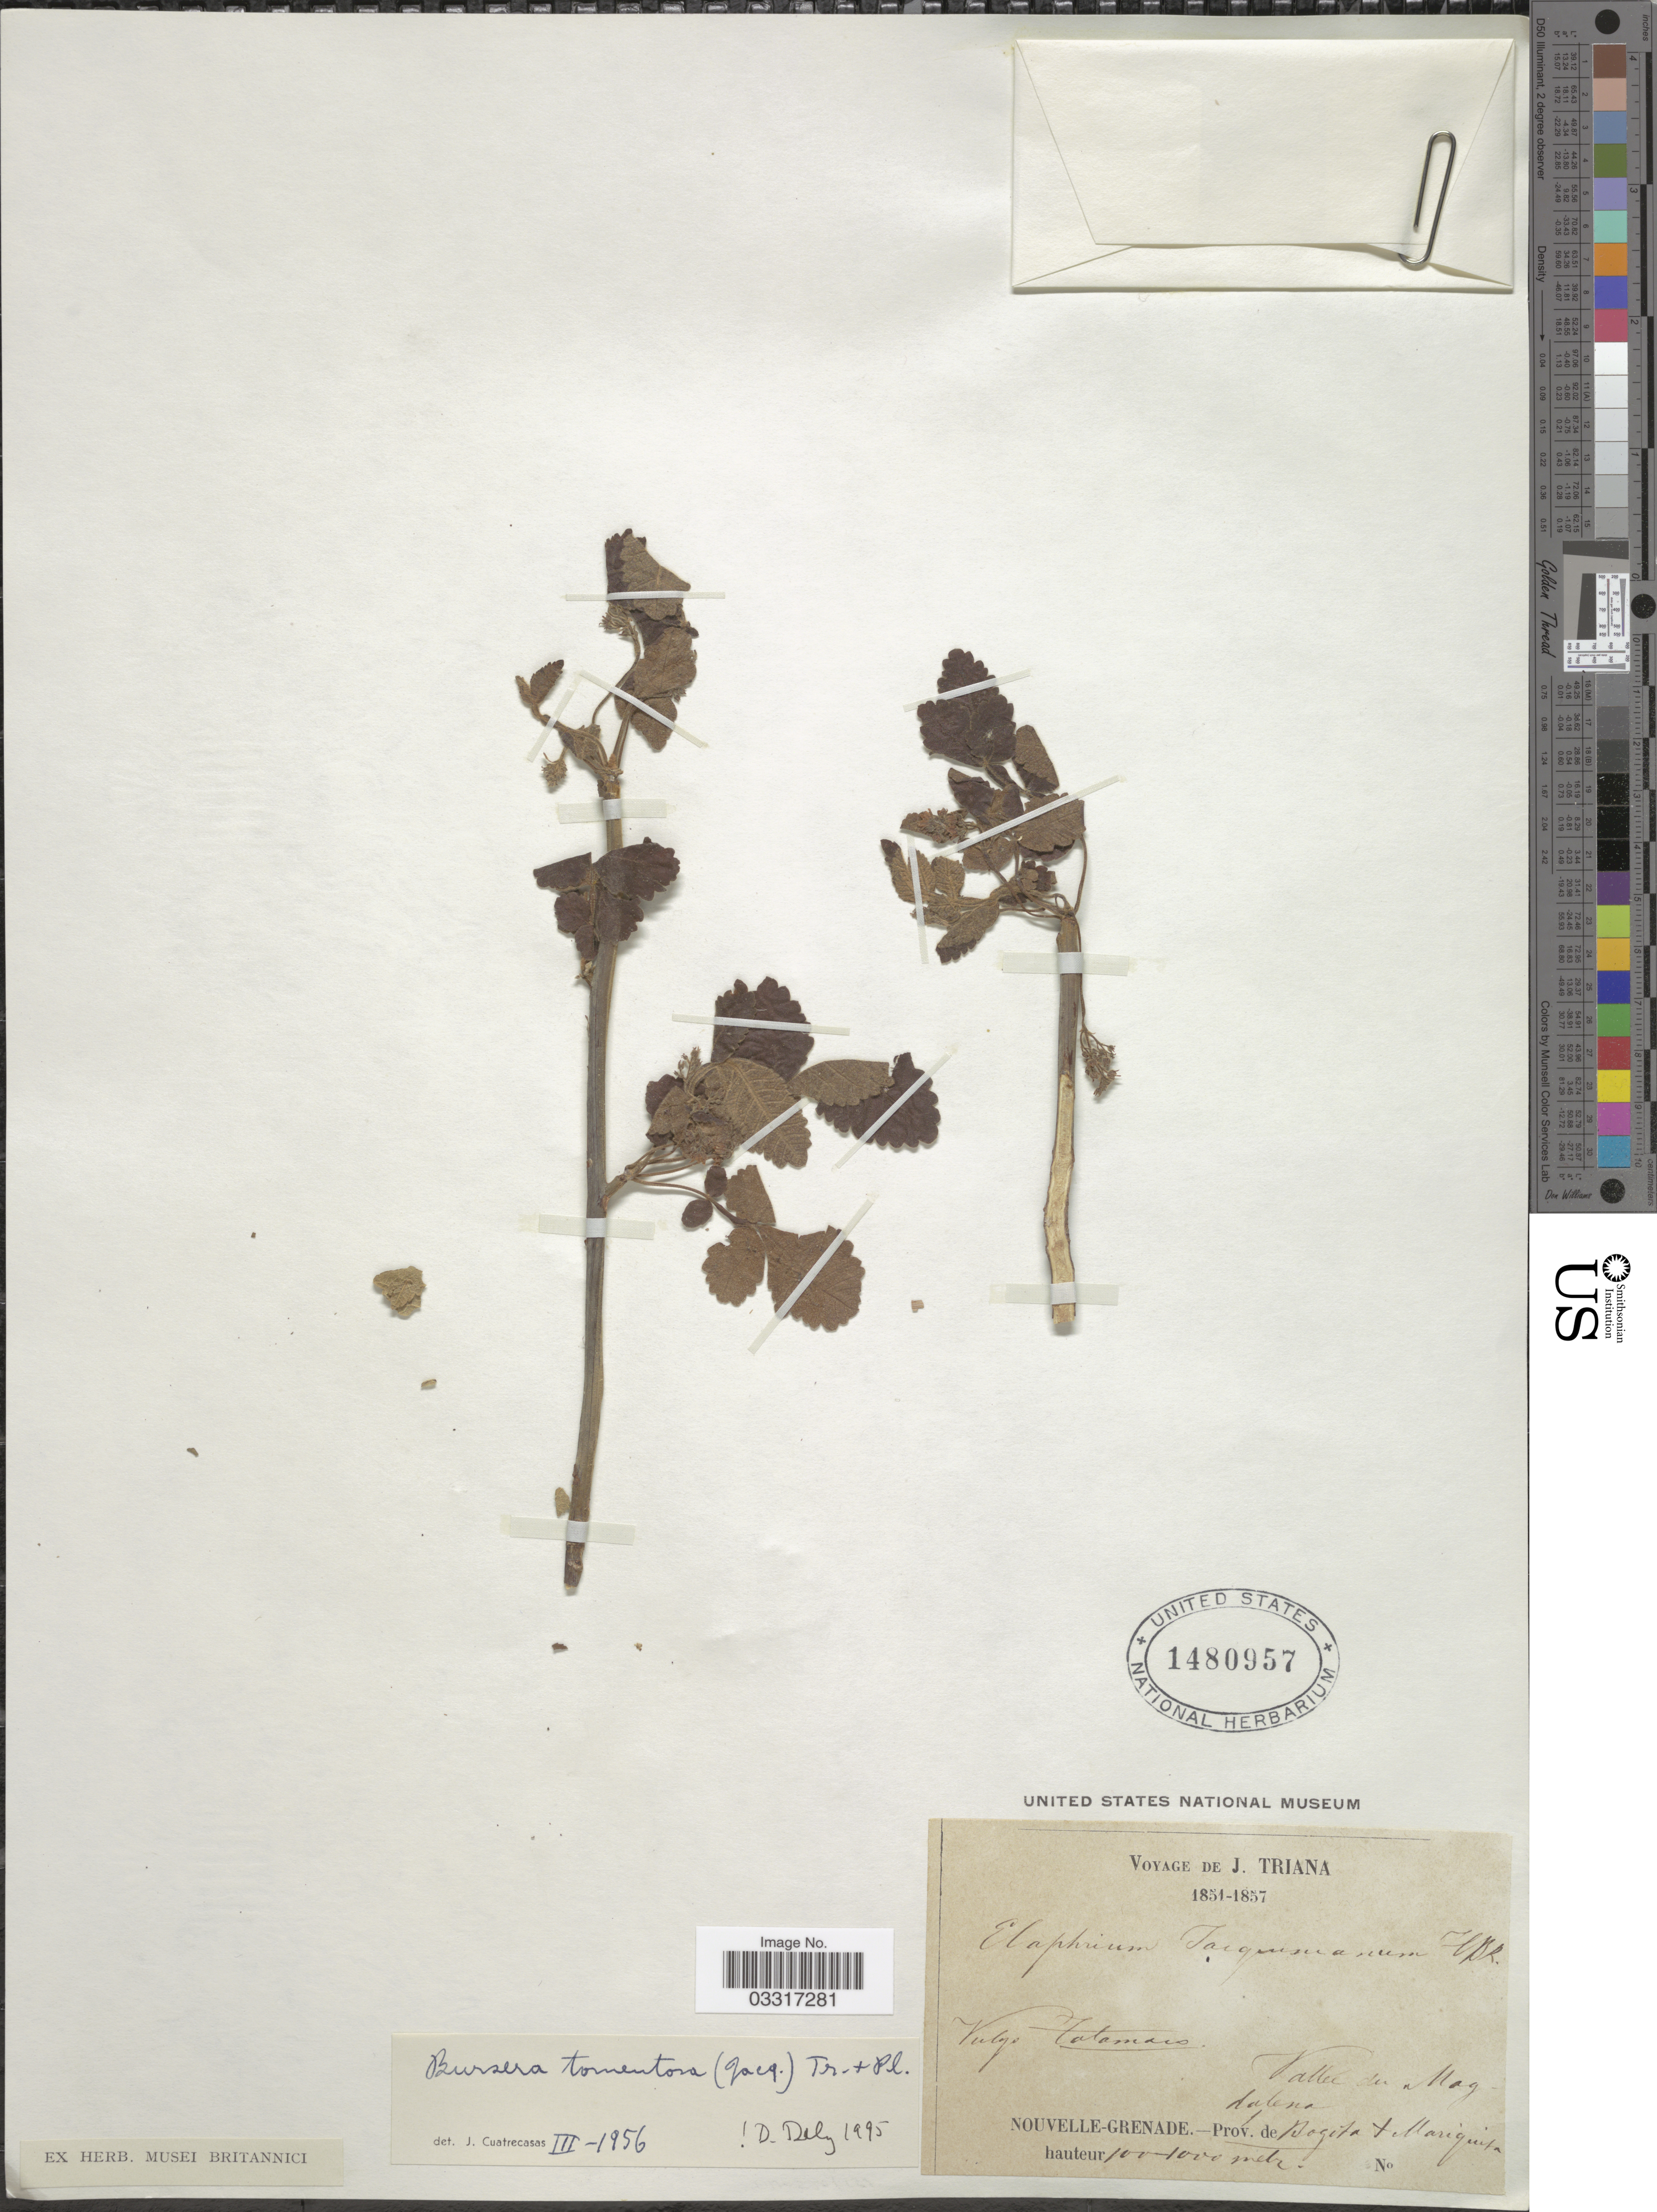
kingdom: Plantae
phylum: Tracheophyta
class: Magnoliopsida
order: Sapindales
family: Burseraceae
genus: Bursera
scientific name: Bursera tomentosa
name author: (Jacq.) Triana & Planch.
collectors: J. Triana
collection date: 1851/1857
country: Colombia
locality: Vulgo: Tatamaco. Valle du Magdalena. Nouvelle-Grenade. - Prov. de Bogota + Mariquita.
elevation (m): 100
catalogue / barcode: US 1480957